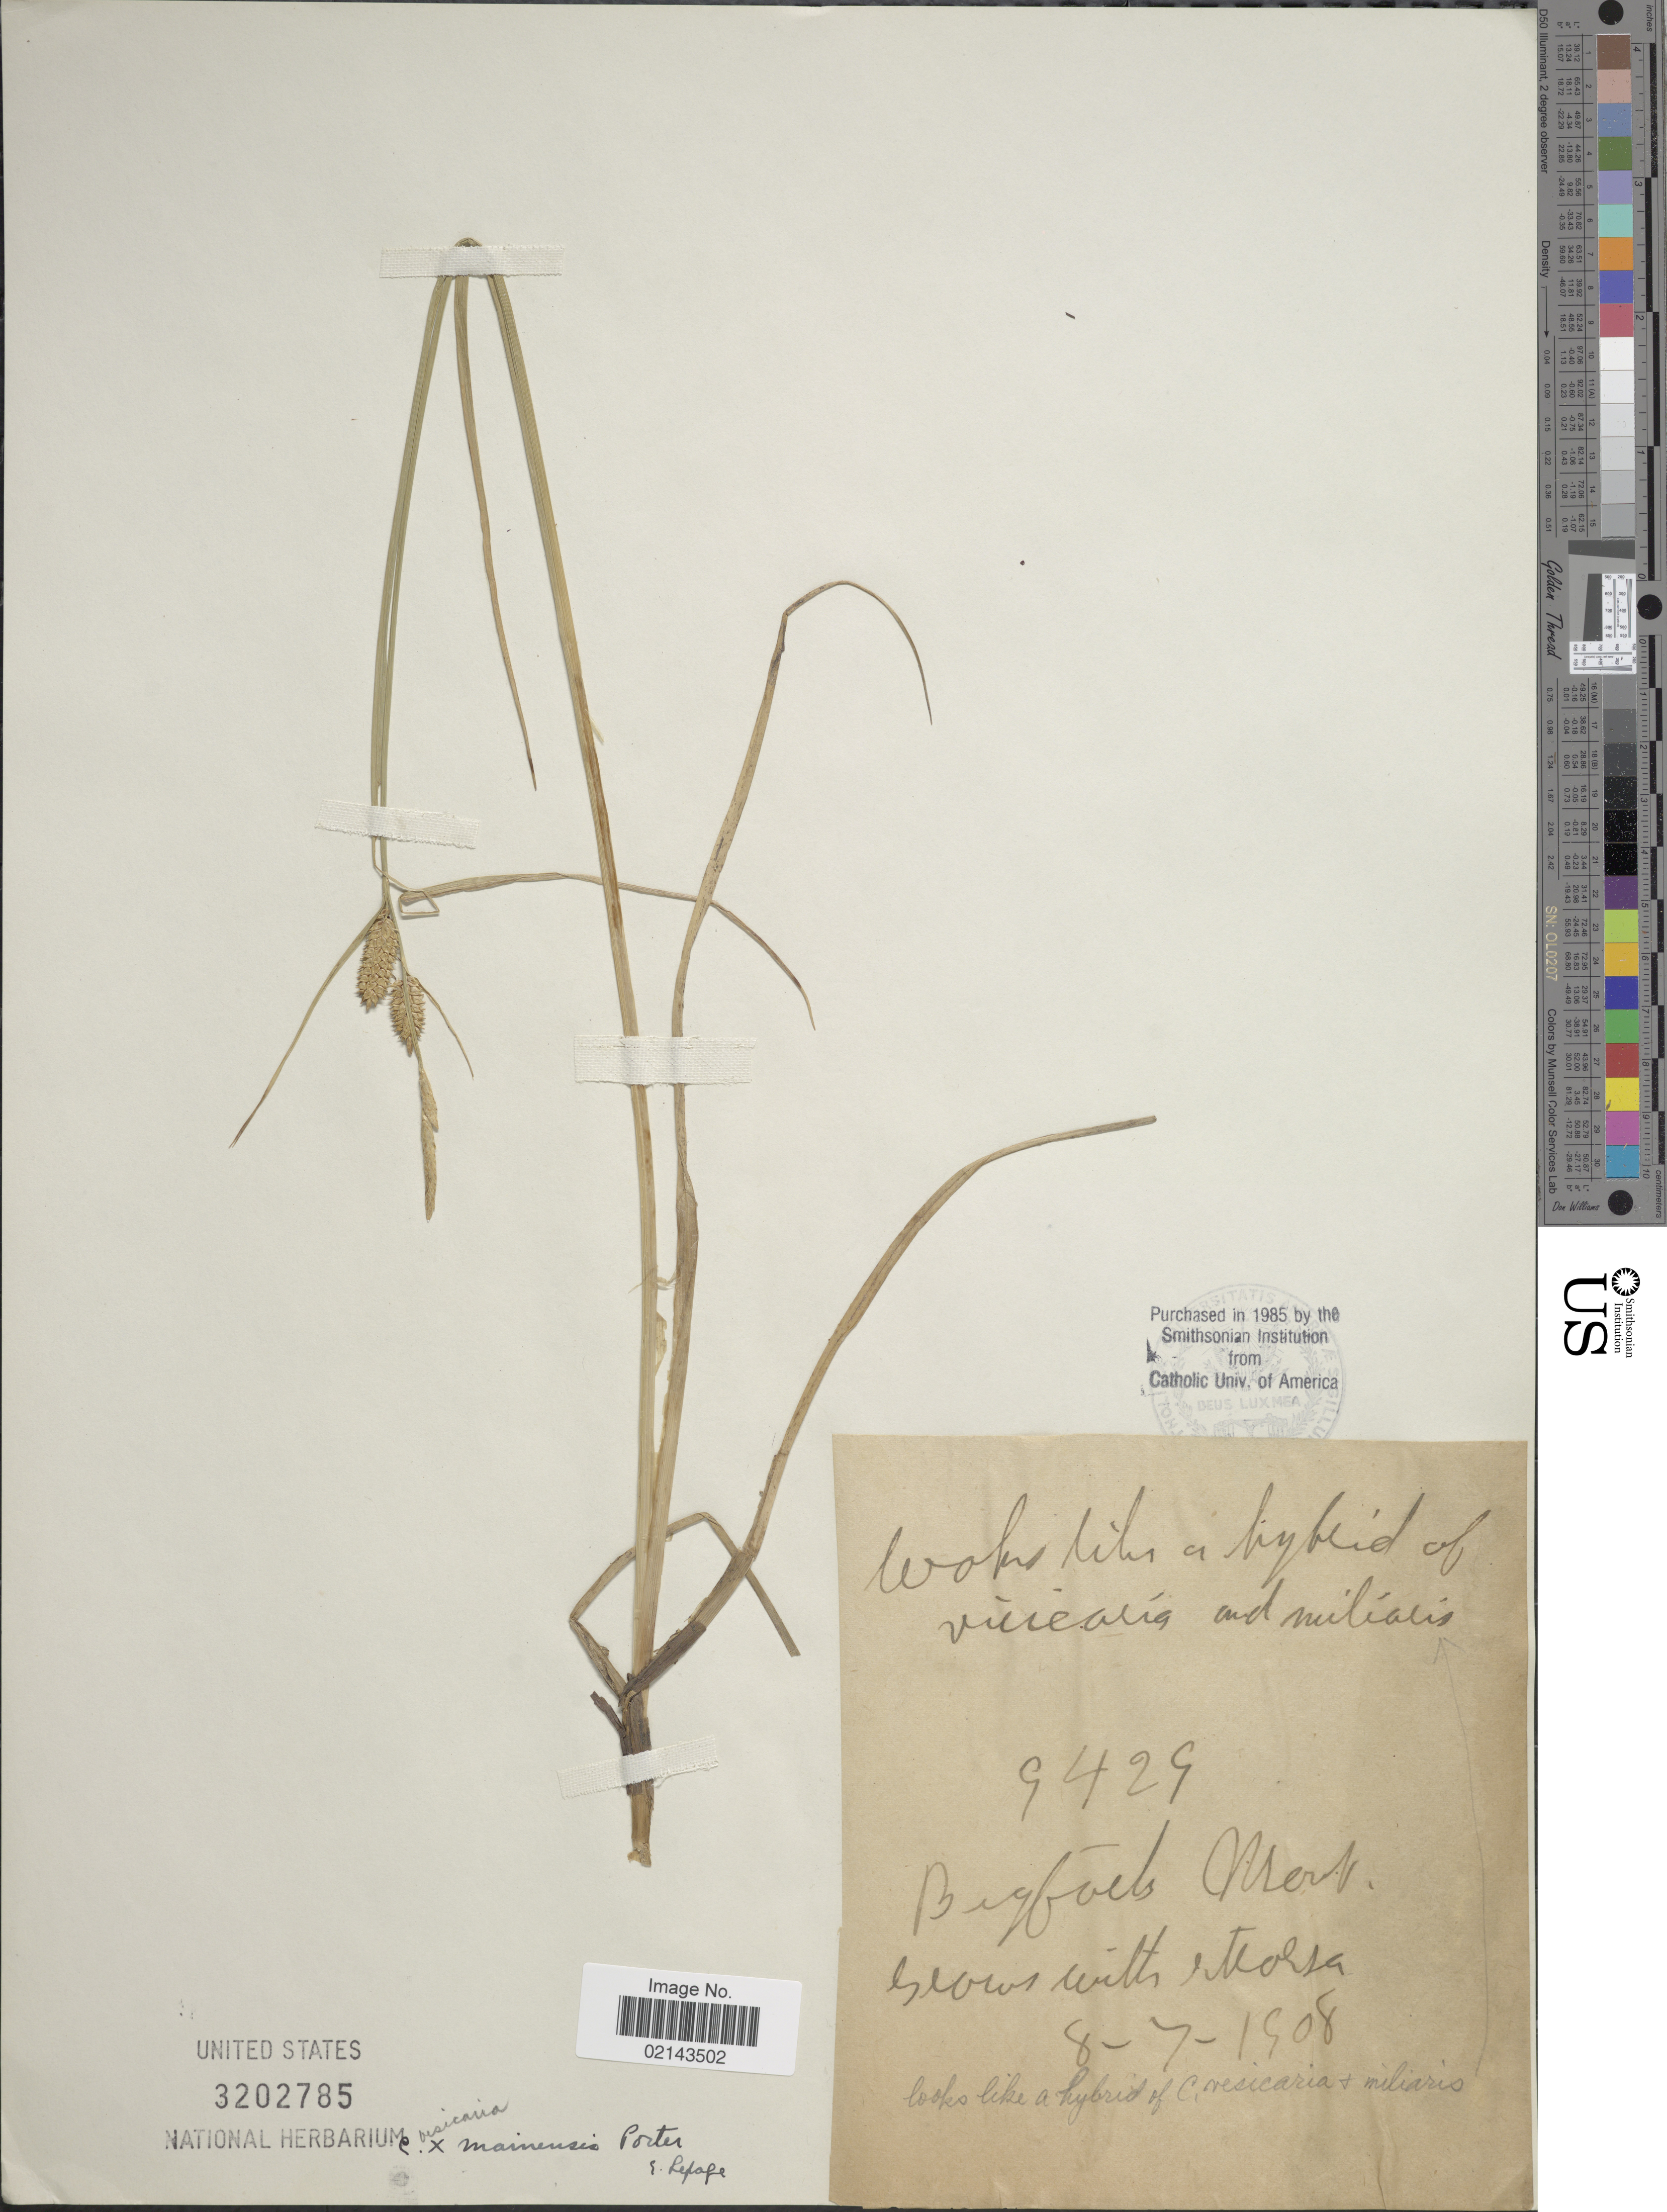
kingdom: Plantae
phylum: Tracheophyta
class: Liliopsida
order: Poales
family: Cyperaceae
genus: Carex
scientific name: Carex vesicaria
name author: L.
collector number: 9429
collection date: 1908-07-08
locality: Bigfoots [illegible text], Glows with [illegible text]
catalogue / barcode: US 3202785